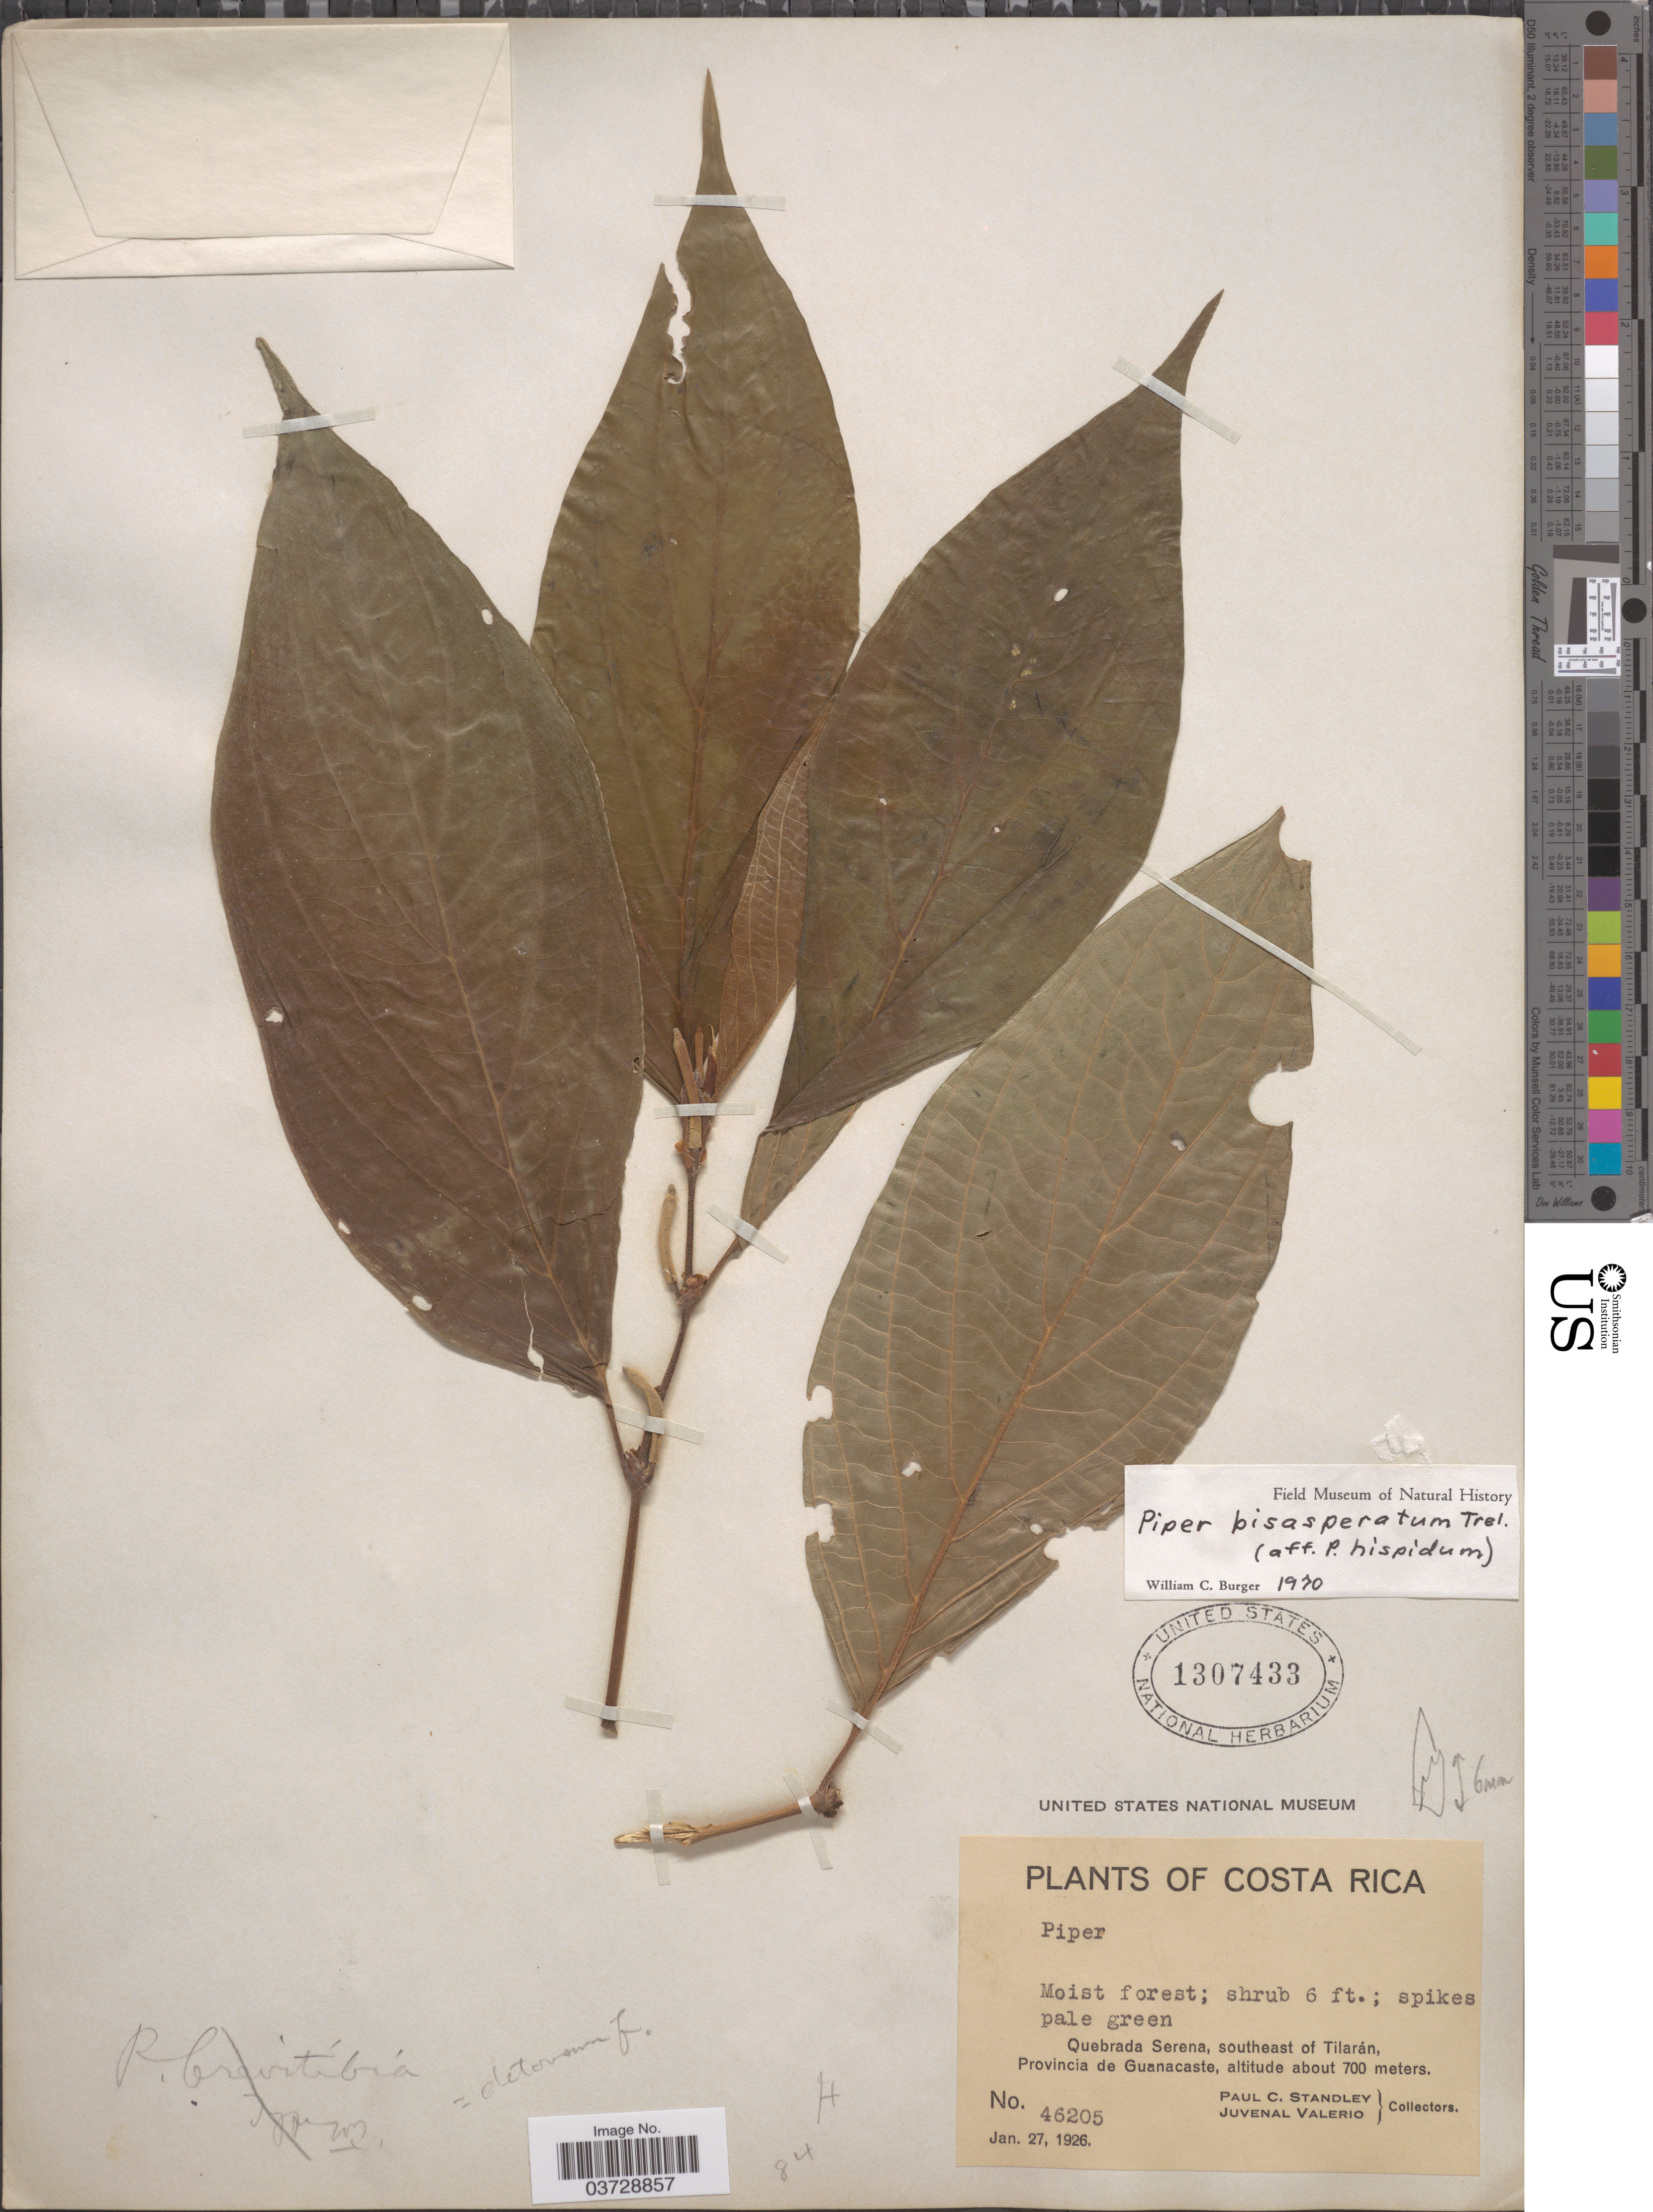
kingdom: Plantae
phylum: Tracheophyta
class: Magnoliopsida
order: Piperales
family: Piperaceae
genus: Piper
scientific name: Piper bisasperatum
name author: Trel.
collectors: P. C. Standley & J. Valerio R.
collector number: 46205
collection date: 1926-01-27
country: Costa Rica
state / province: Guanacaste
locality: Quebrada Serena, southeast of Tilarán.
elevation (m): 700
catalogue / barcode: US 1307433